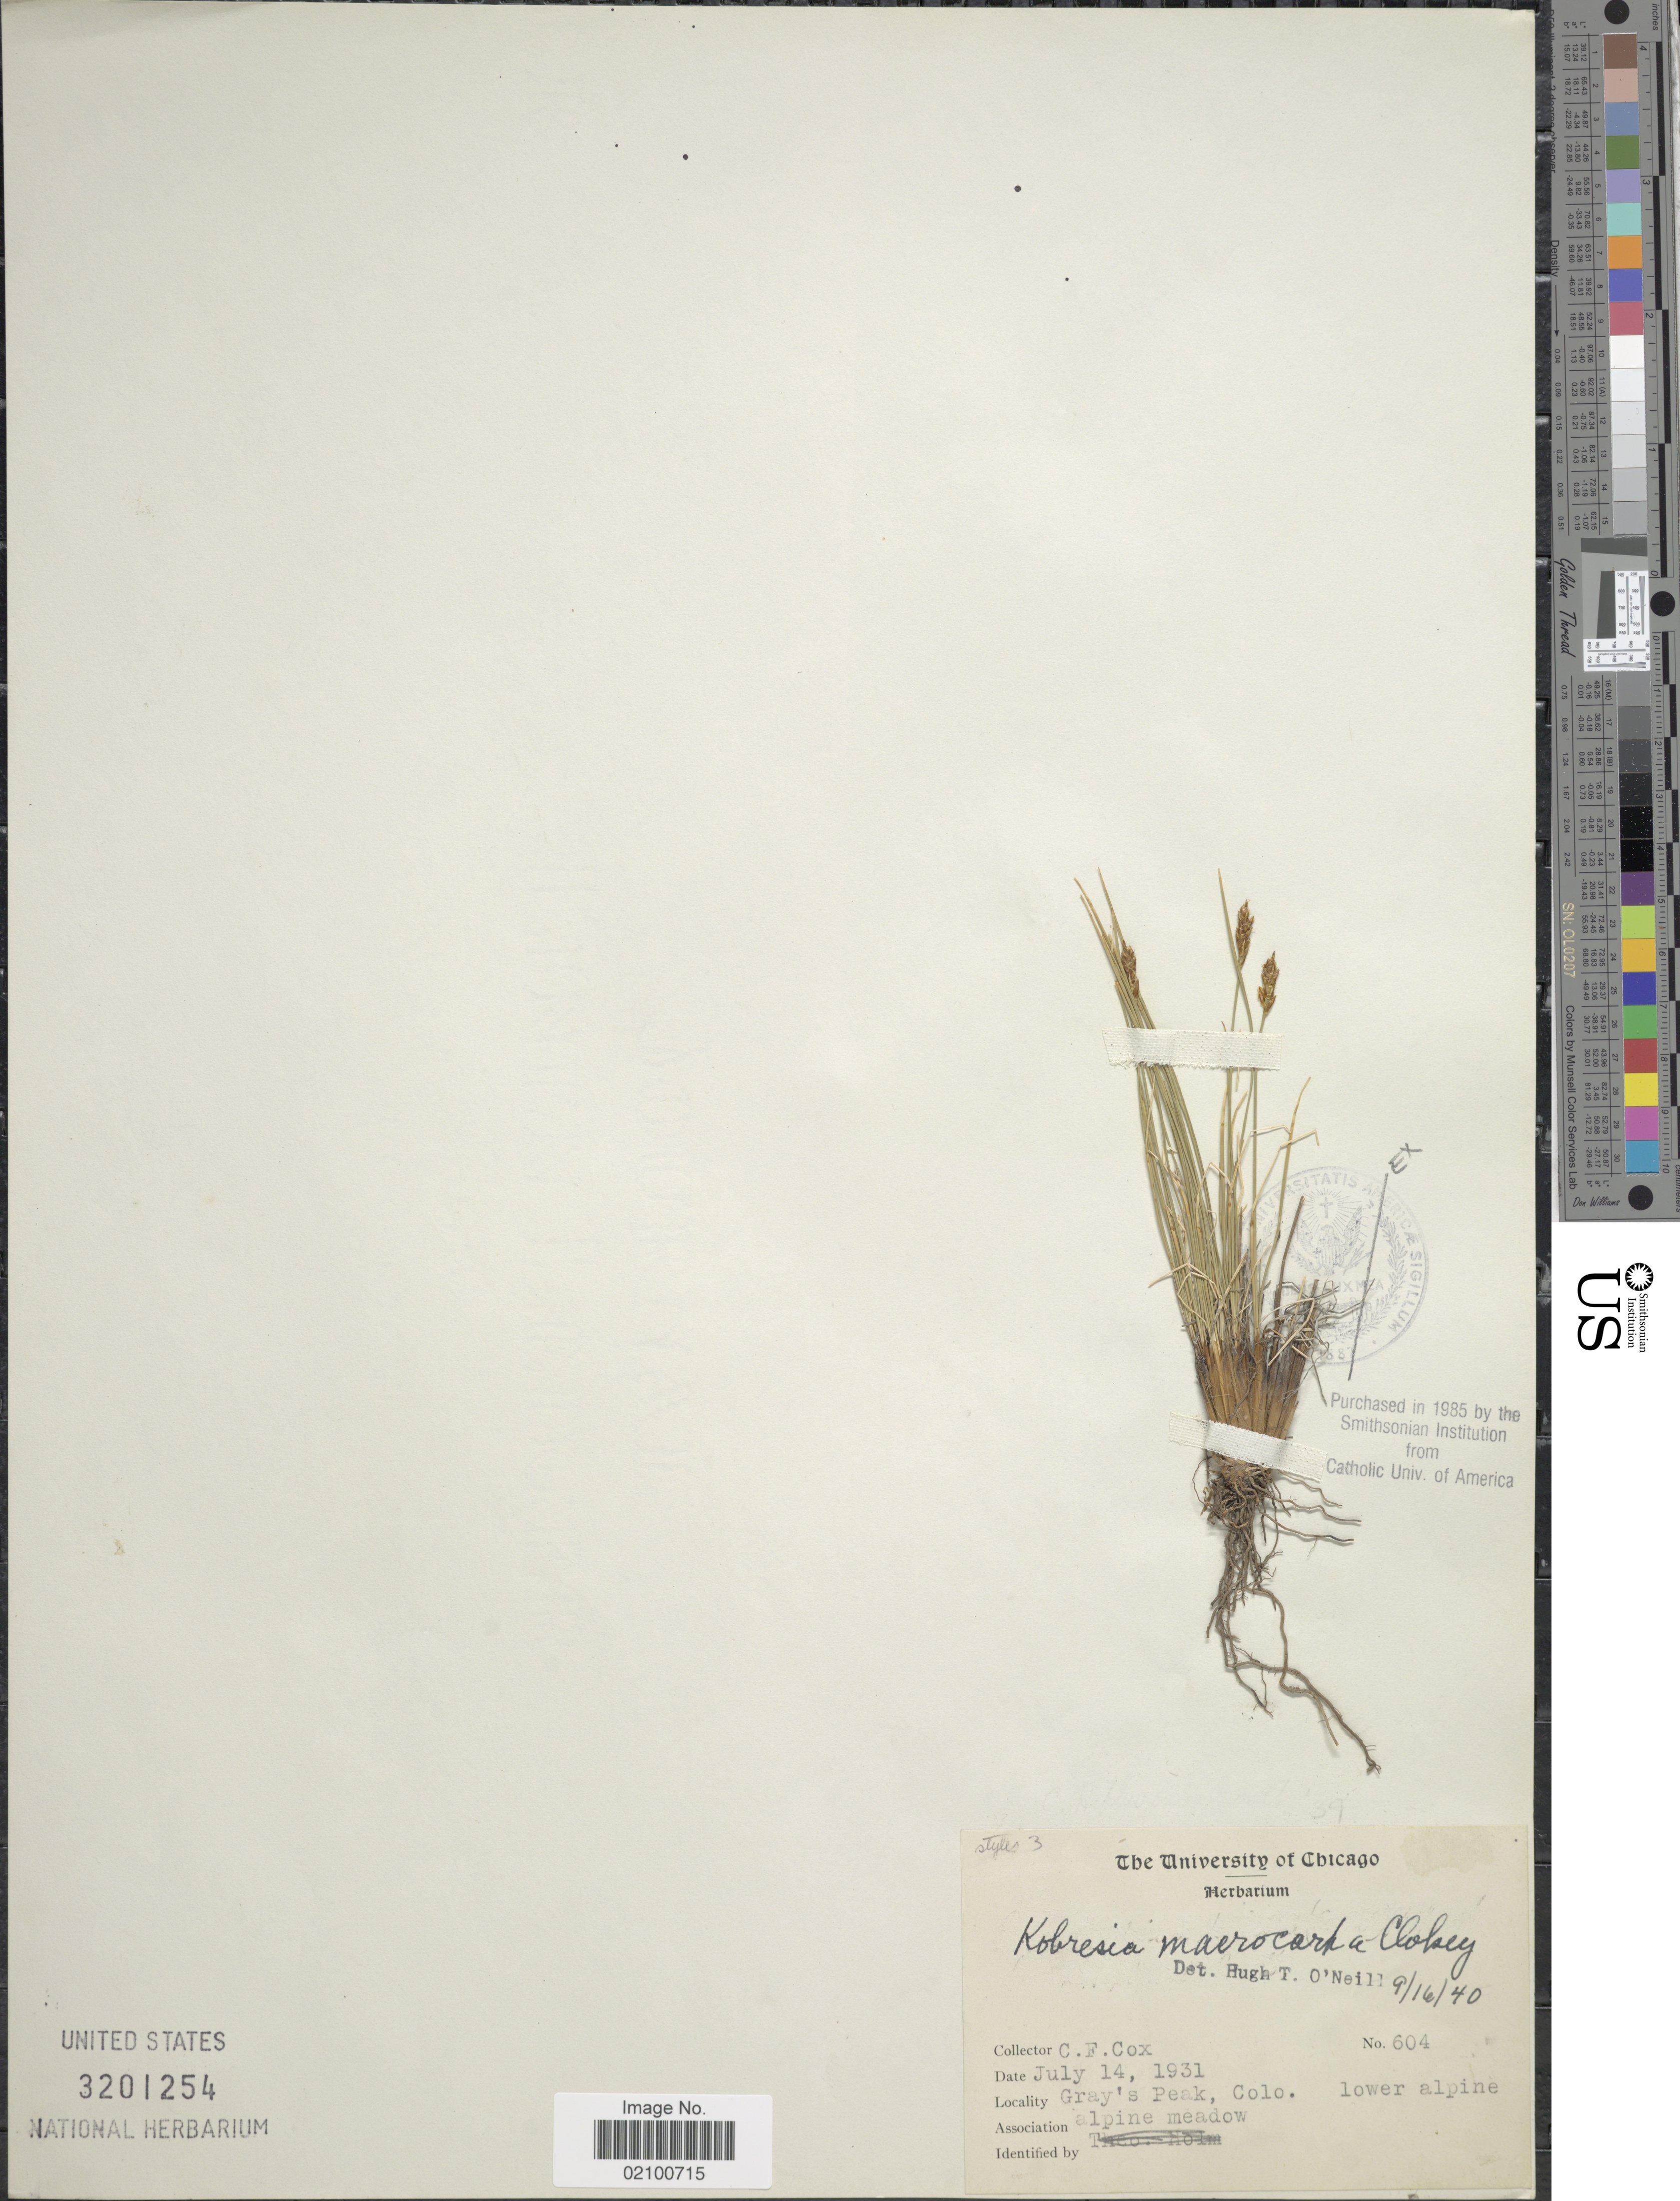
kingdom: Plantae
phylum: Tracheophyta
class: Liliopsida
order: Poales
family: Cyperaceae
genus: Carex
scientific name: Carex borealipolaris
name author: S.R. Zhang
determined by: Strong, M. T., (US), Smithsonian Institution - National Museum of Natural History (UNITED STATES)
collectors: C. Cox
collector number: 604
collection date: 1931-07-14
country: United States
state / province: Colorado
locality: Gray's Peak, Colo.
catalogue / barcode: US 3201254